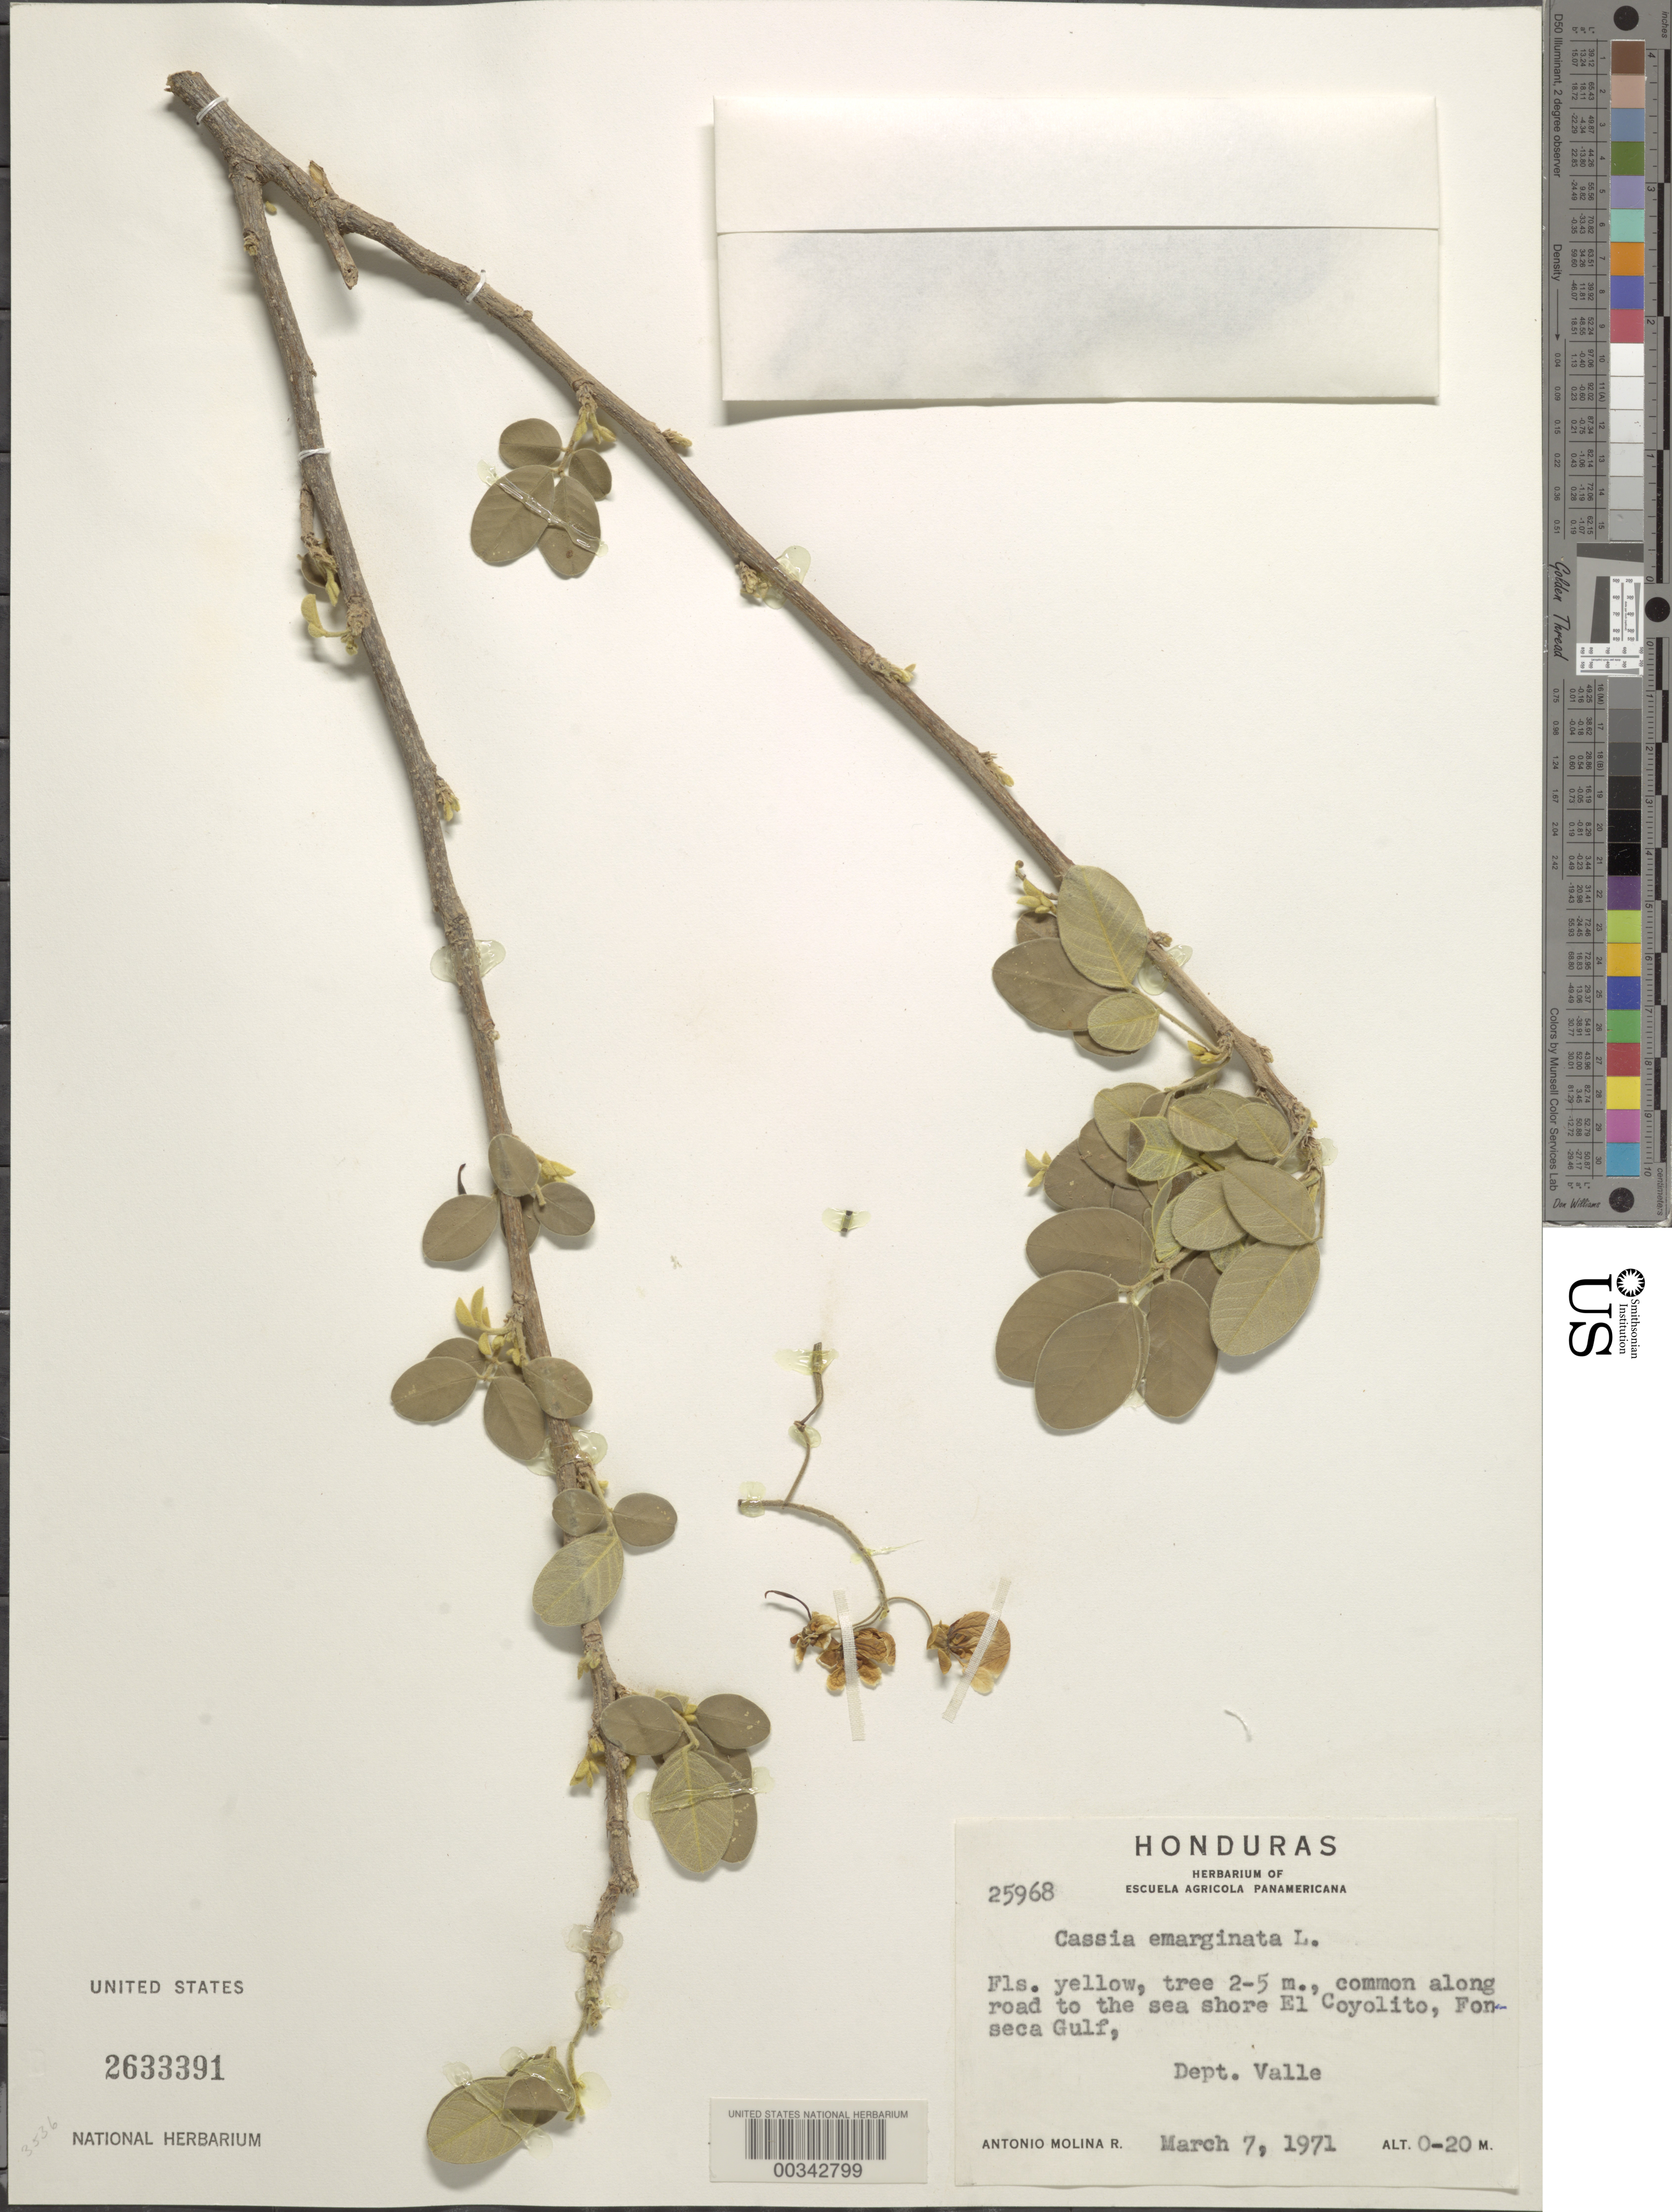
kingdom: Plantae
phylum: Tracheophyta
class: Magnoliopsida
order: Fabales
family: Fabaceae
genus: Senna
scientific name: Senna emarginata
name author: L.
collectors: A. Molina R.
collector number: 25968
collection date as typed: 07 Mar 1971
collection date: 1971-03-07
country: Honduras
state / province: Valle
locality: Along road to sea shore El Coyotito, Fonseca Gulf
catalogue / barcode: US 2633391